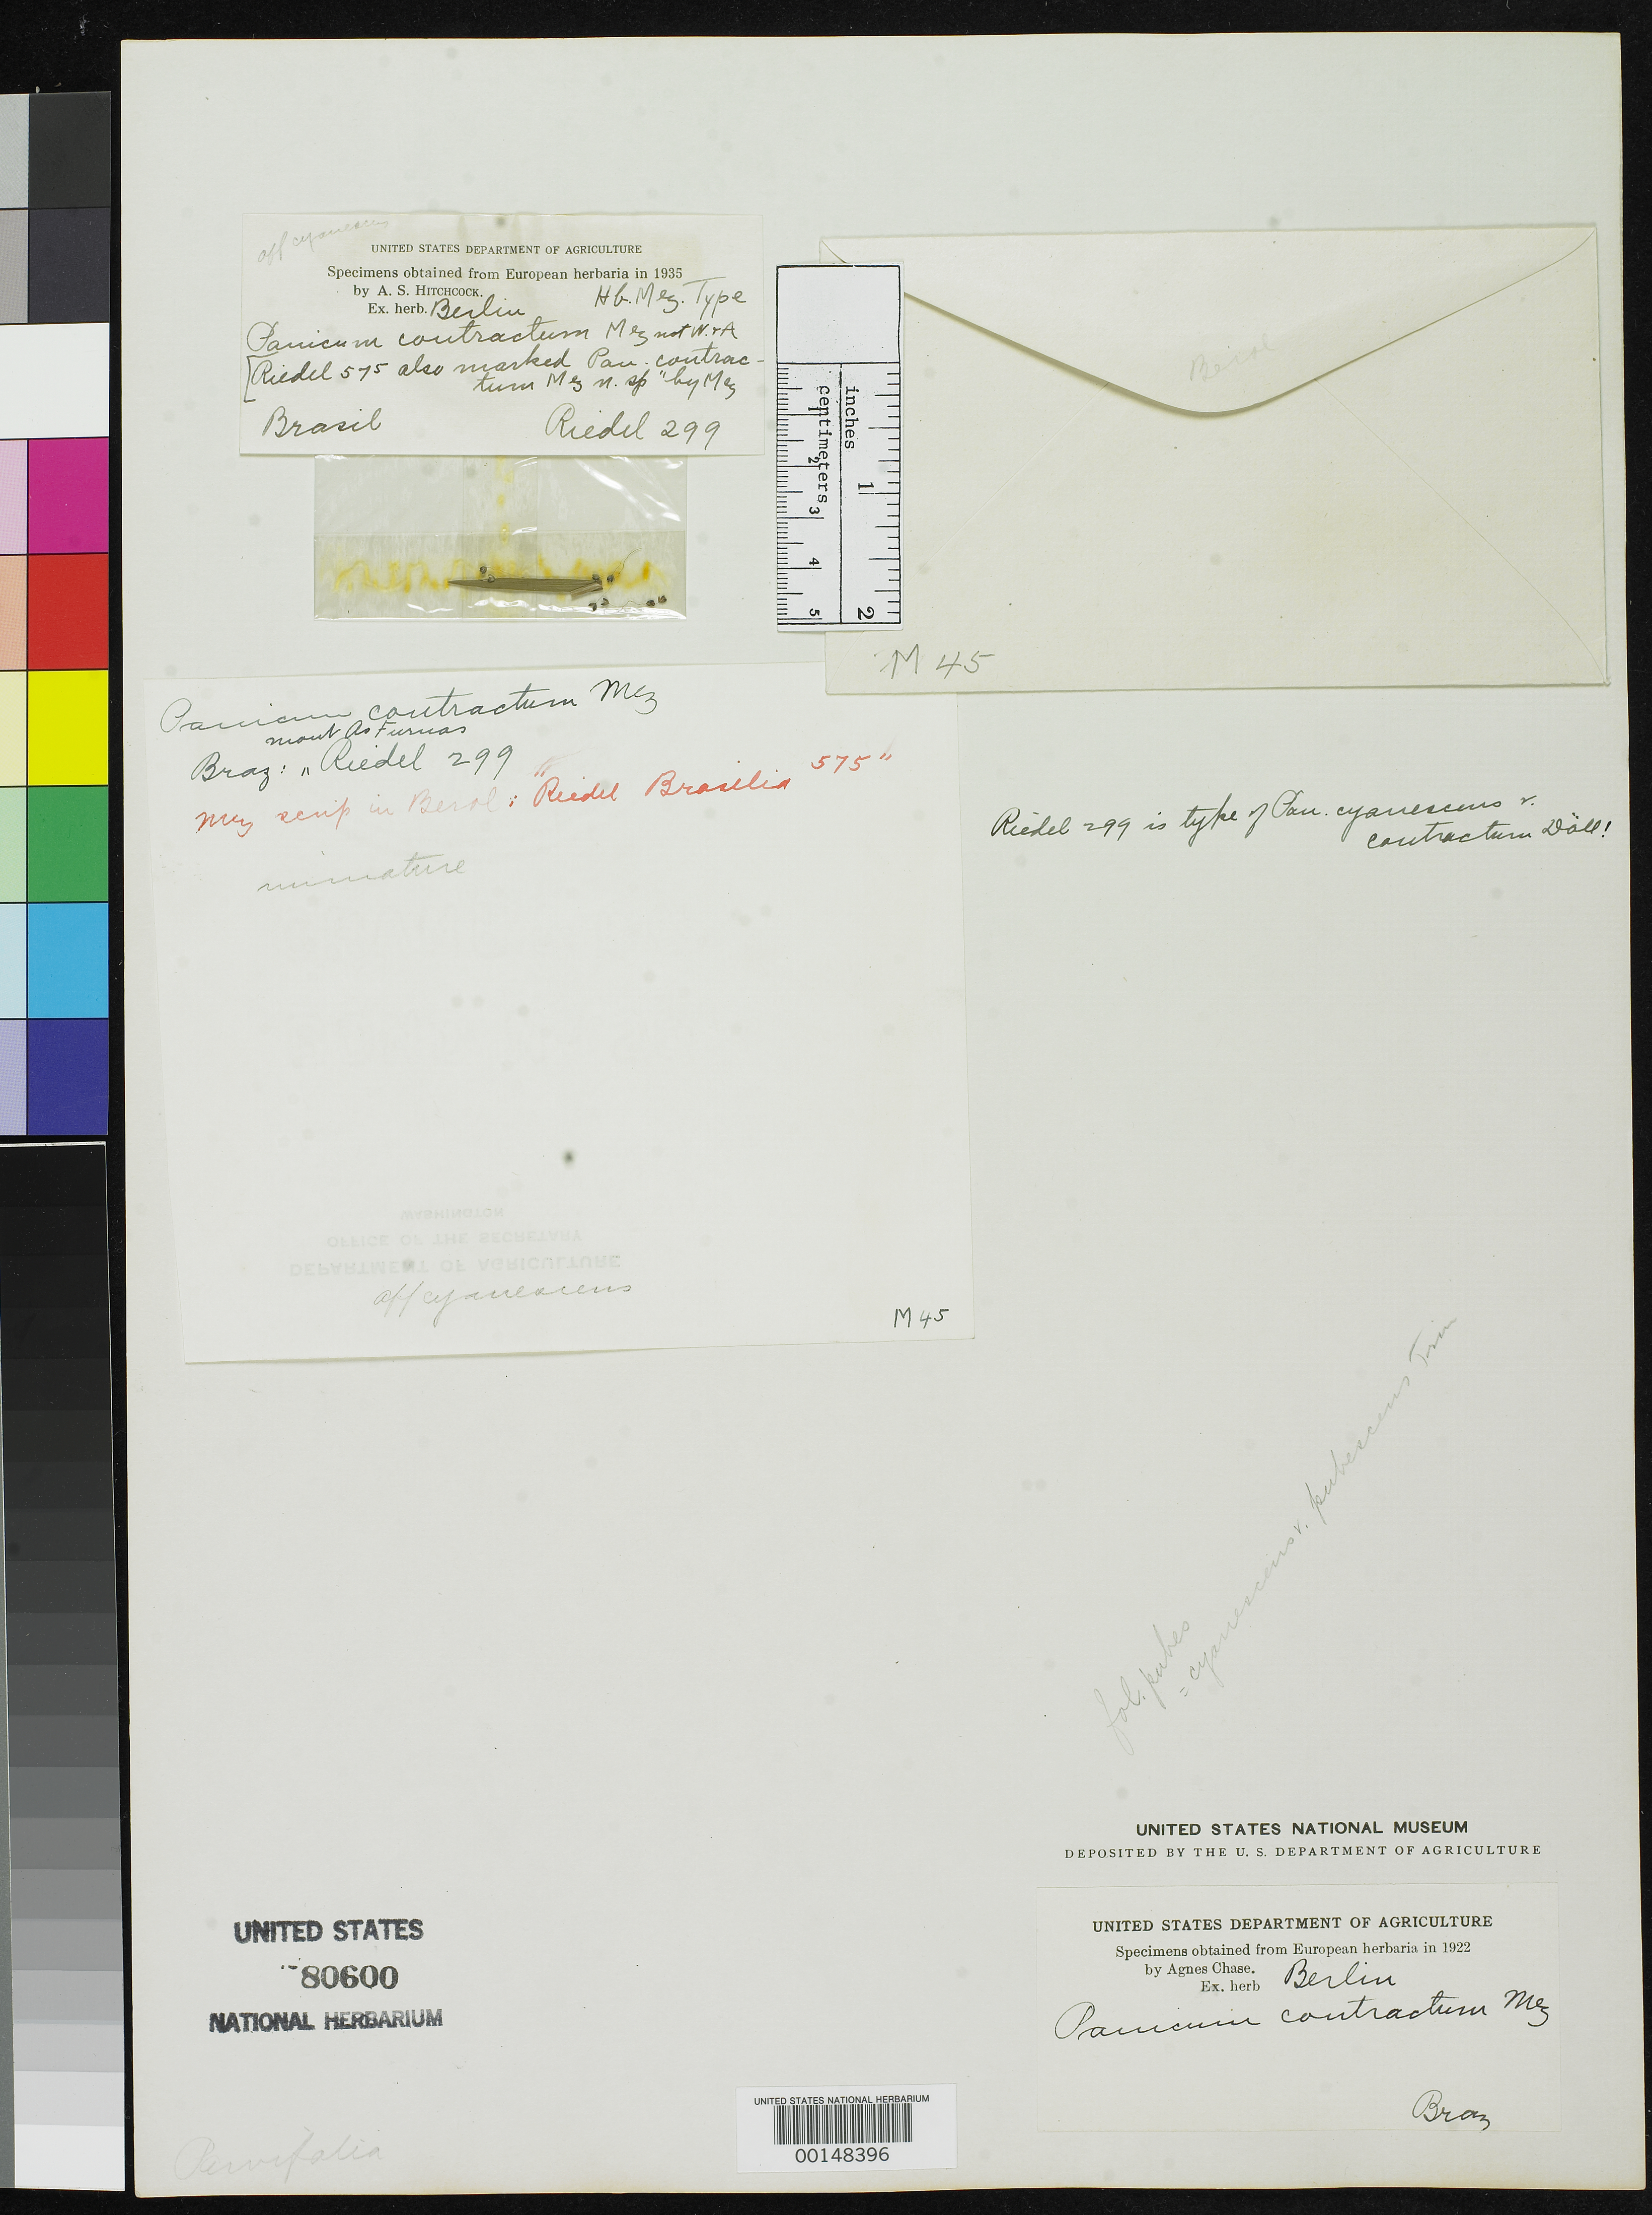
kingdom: Plantae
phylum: Tracheophyta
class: Liliopsida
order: Poales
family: Poaceae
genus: Panicum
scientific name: Panicum cyanescens var. contractum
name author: Döll in Mart.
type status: Type Collection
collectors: L. Riedel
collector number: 299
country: Brazil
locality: Mount as Furnas.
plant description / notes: Fragmentary material of type specimen ex herb. Berlin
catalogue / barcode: US 80600